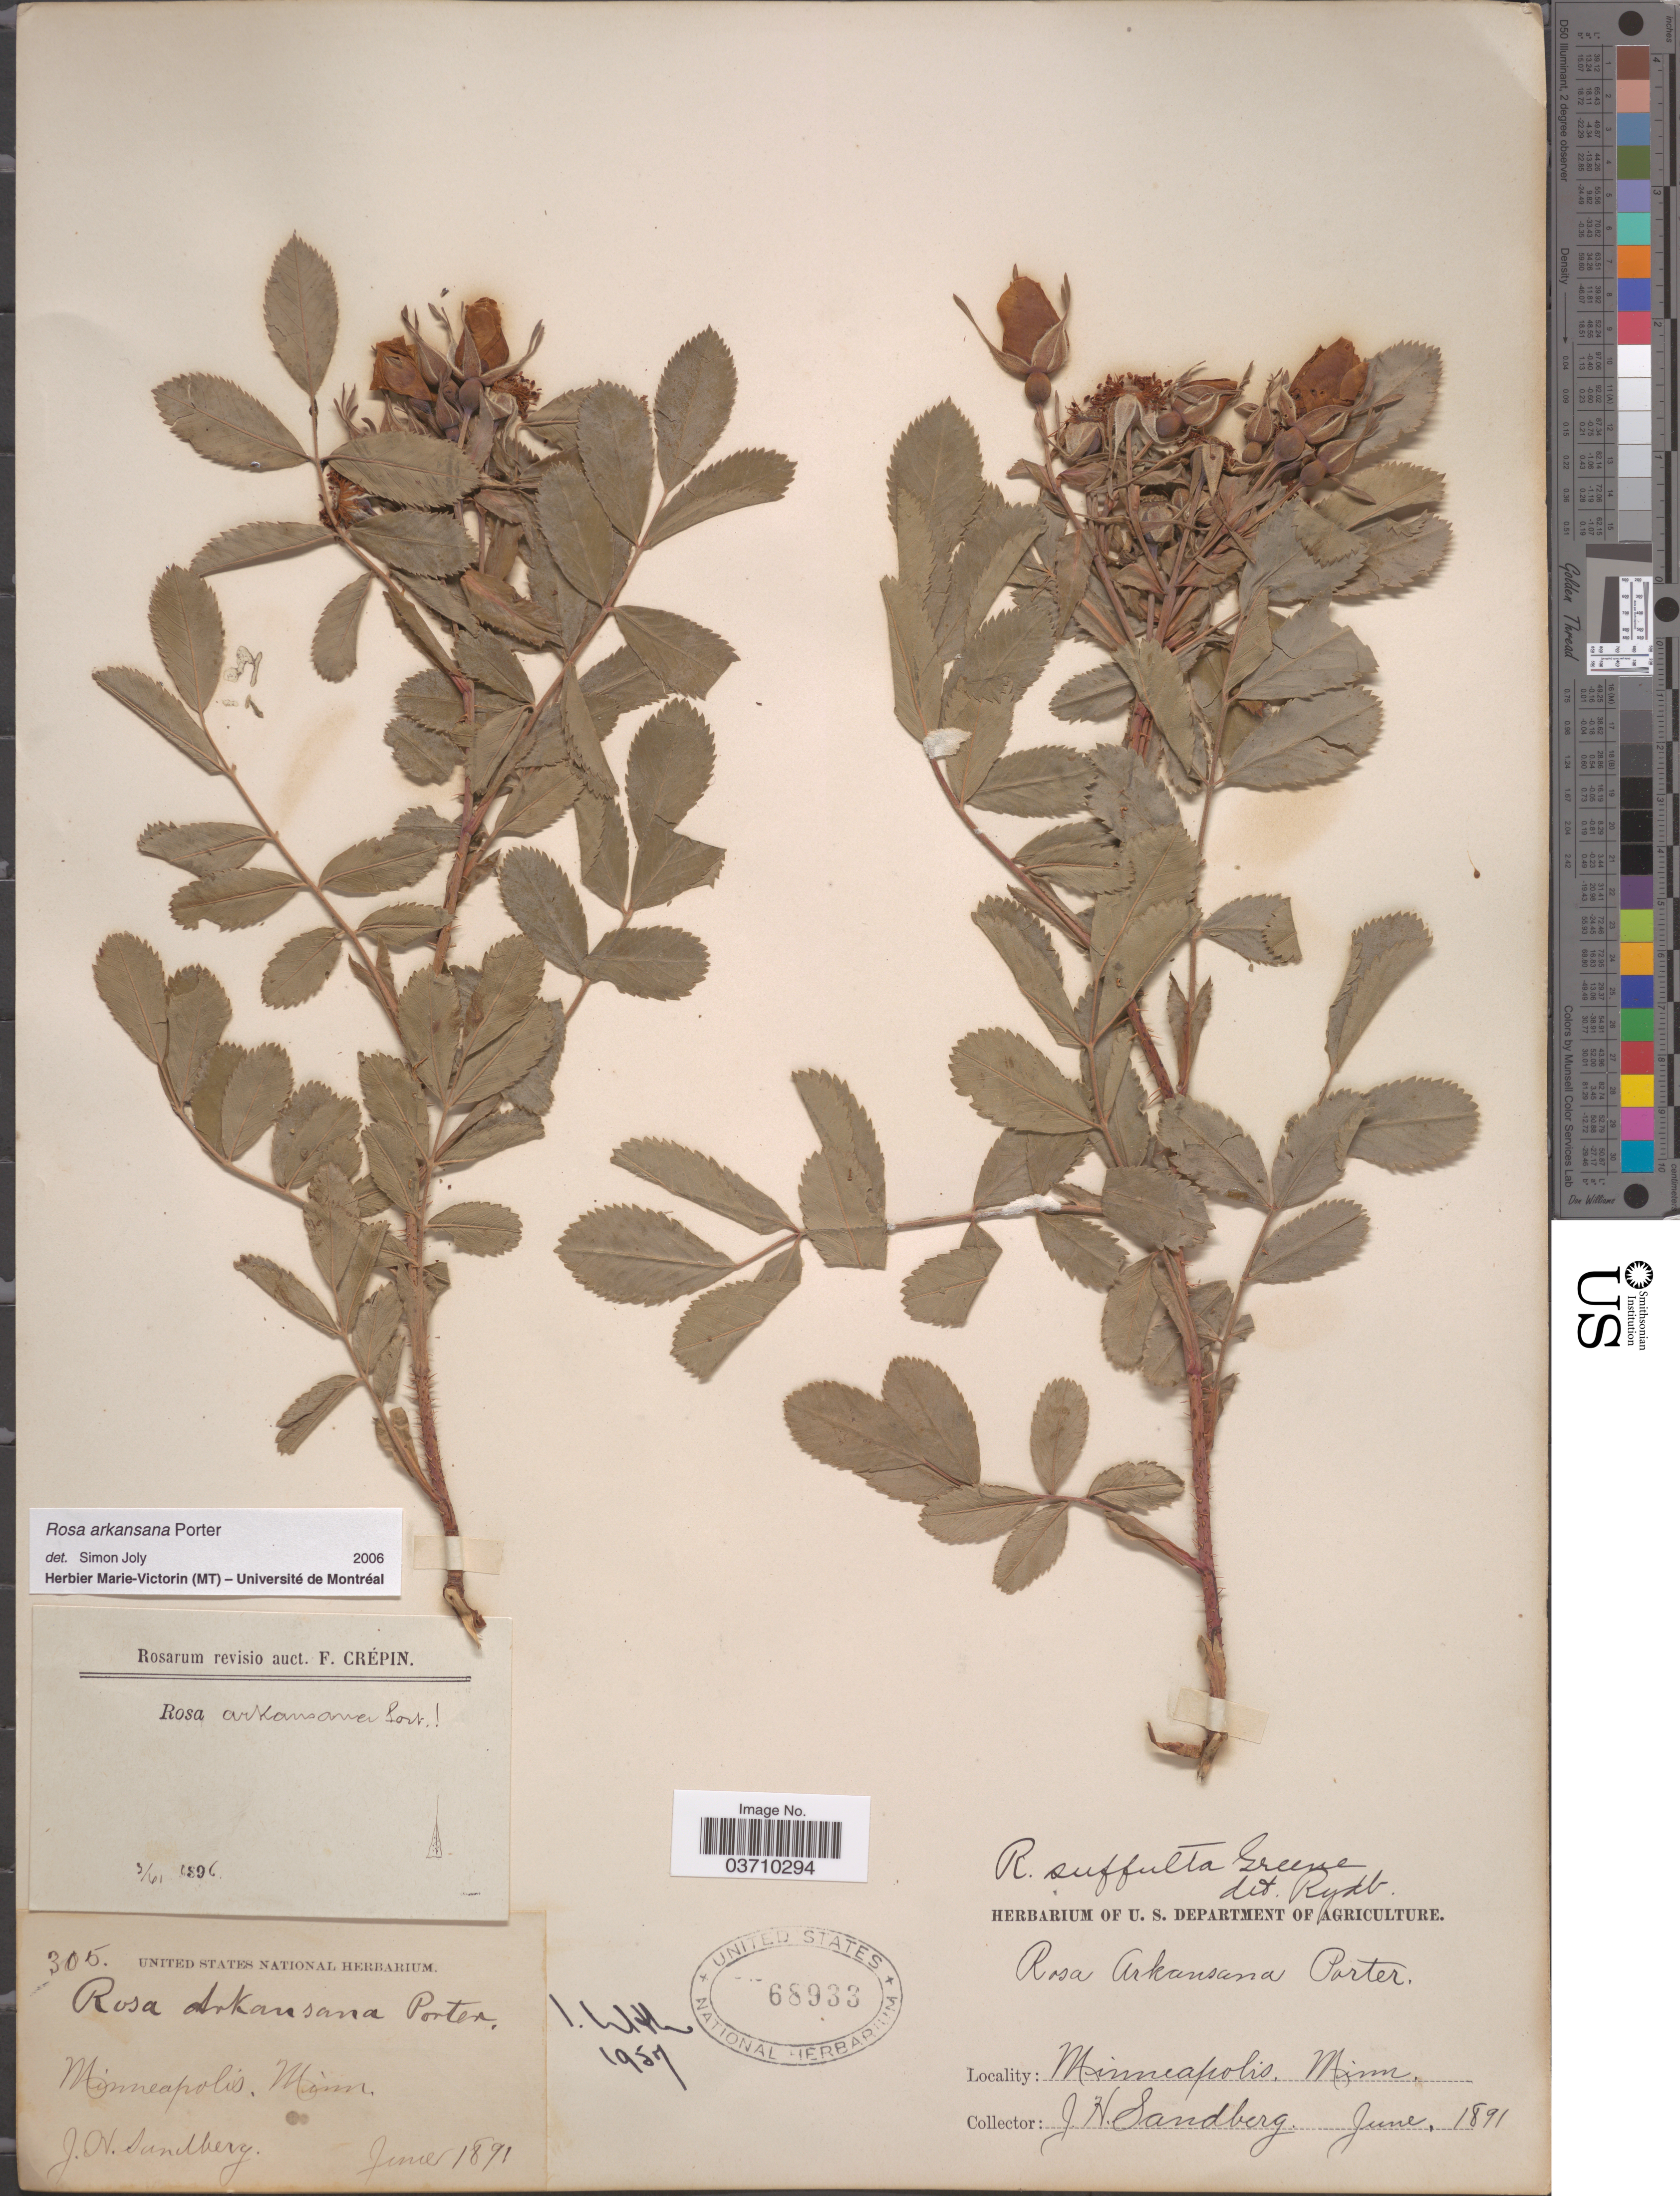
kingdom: Plantae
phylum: Tracheophyta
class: Magnoliopsida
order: Rosales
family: Rosaceae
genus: Rosa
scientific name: Rosa arkansana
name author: Porter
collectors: J. H. Sandberg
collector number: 305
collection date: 1891-06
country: United States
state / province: Minnesota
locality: Minneapolis.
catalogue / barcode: US 68933